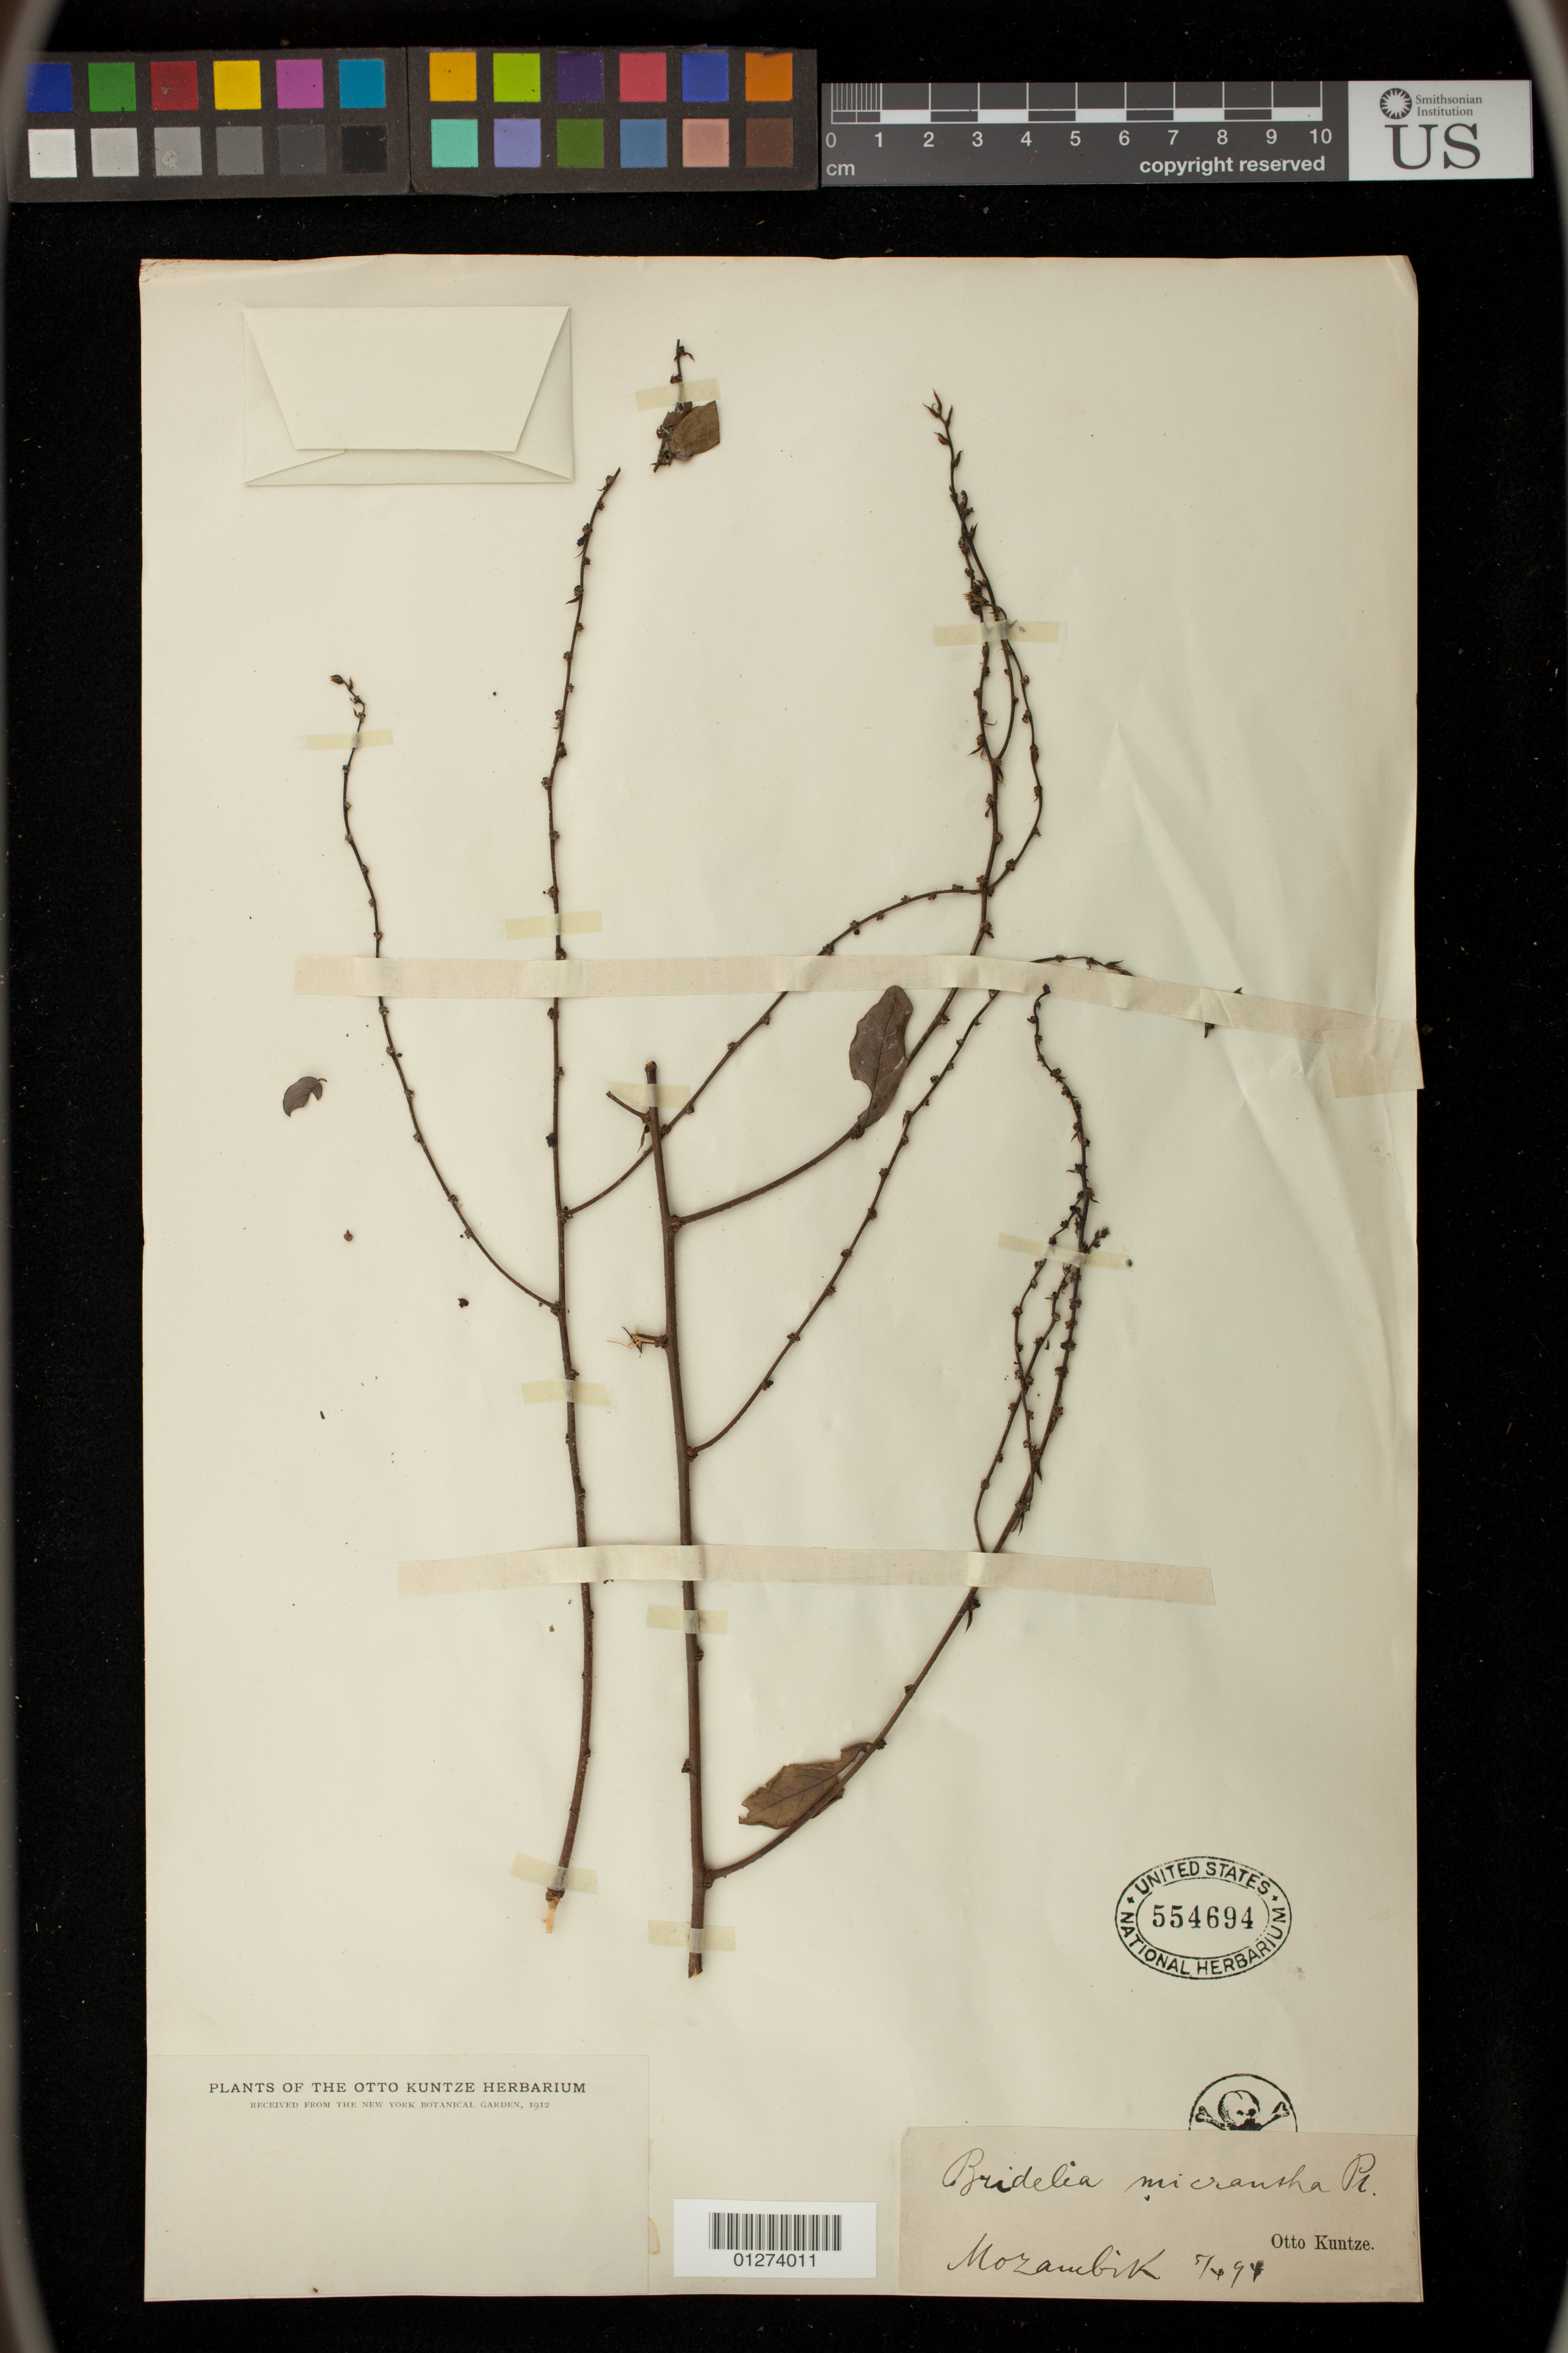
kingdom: Plantae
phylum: Tracheophyta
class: Magnoliopsida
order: Malpighiales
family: Phyllanthaceae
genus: Bridelia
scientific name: Bridelia micrantha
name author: (Hochst.) Baill.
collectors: C.E.O. Kuntze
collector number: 7494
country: Mozambique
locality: Mozambik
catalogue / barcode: US 554694